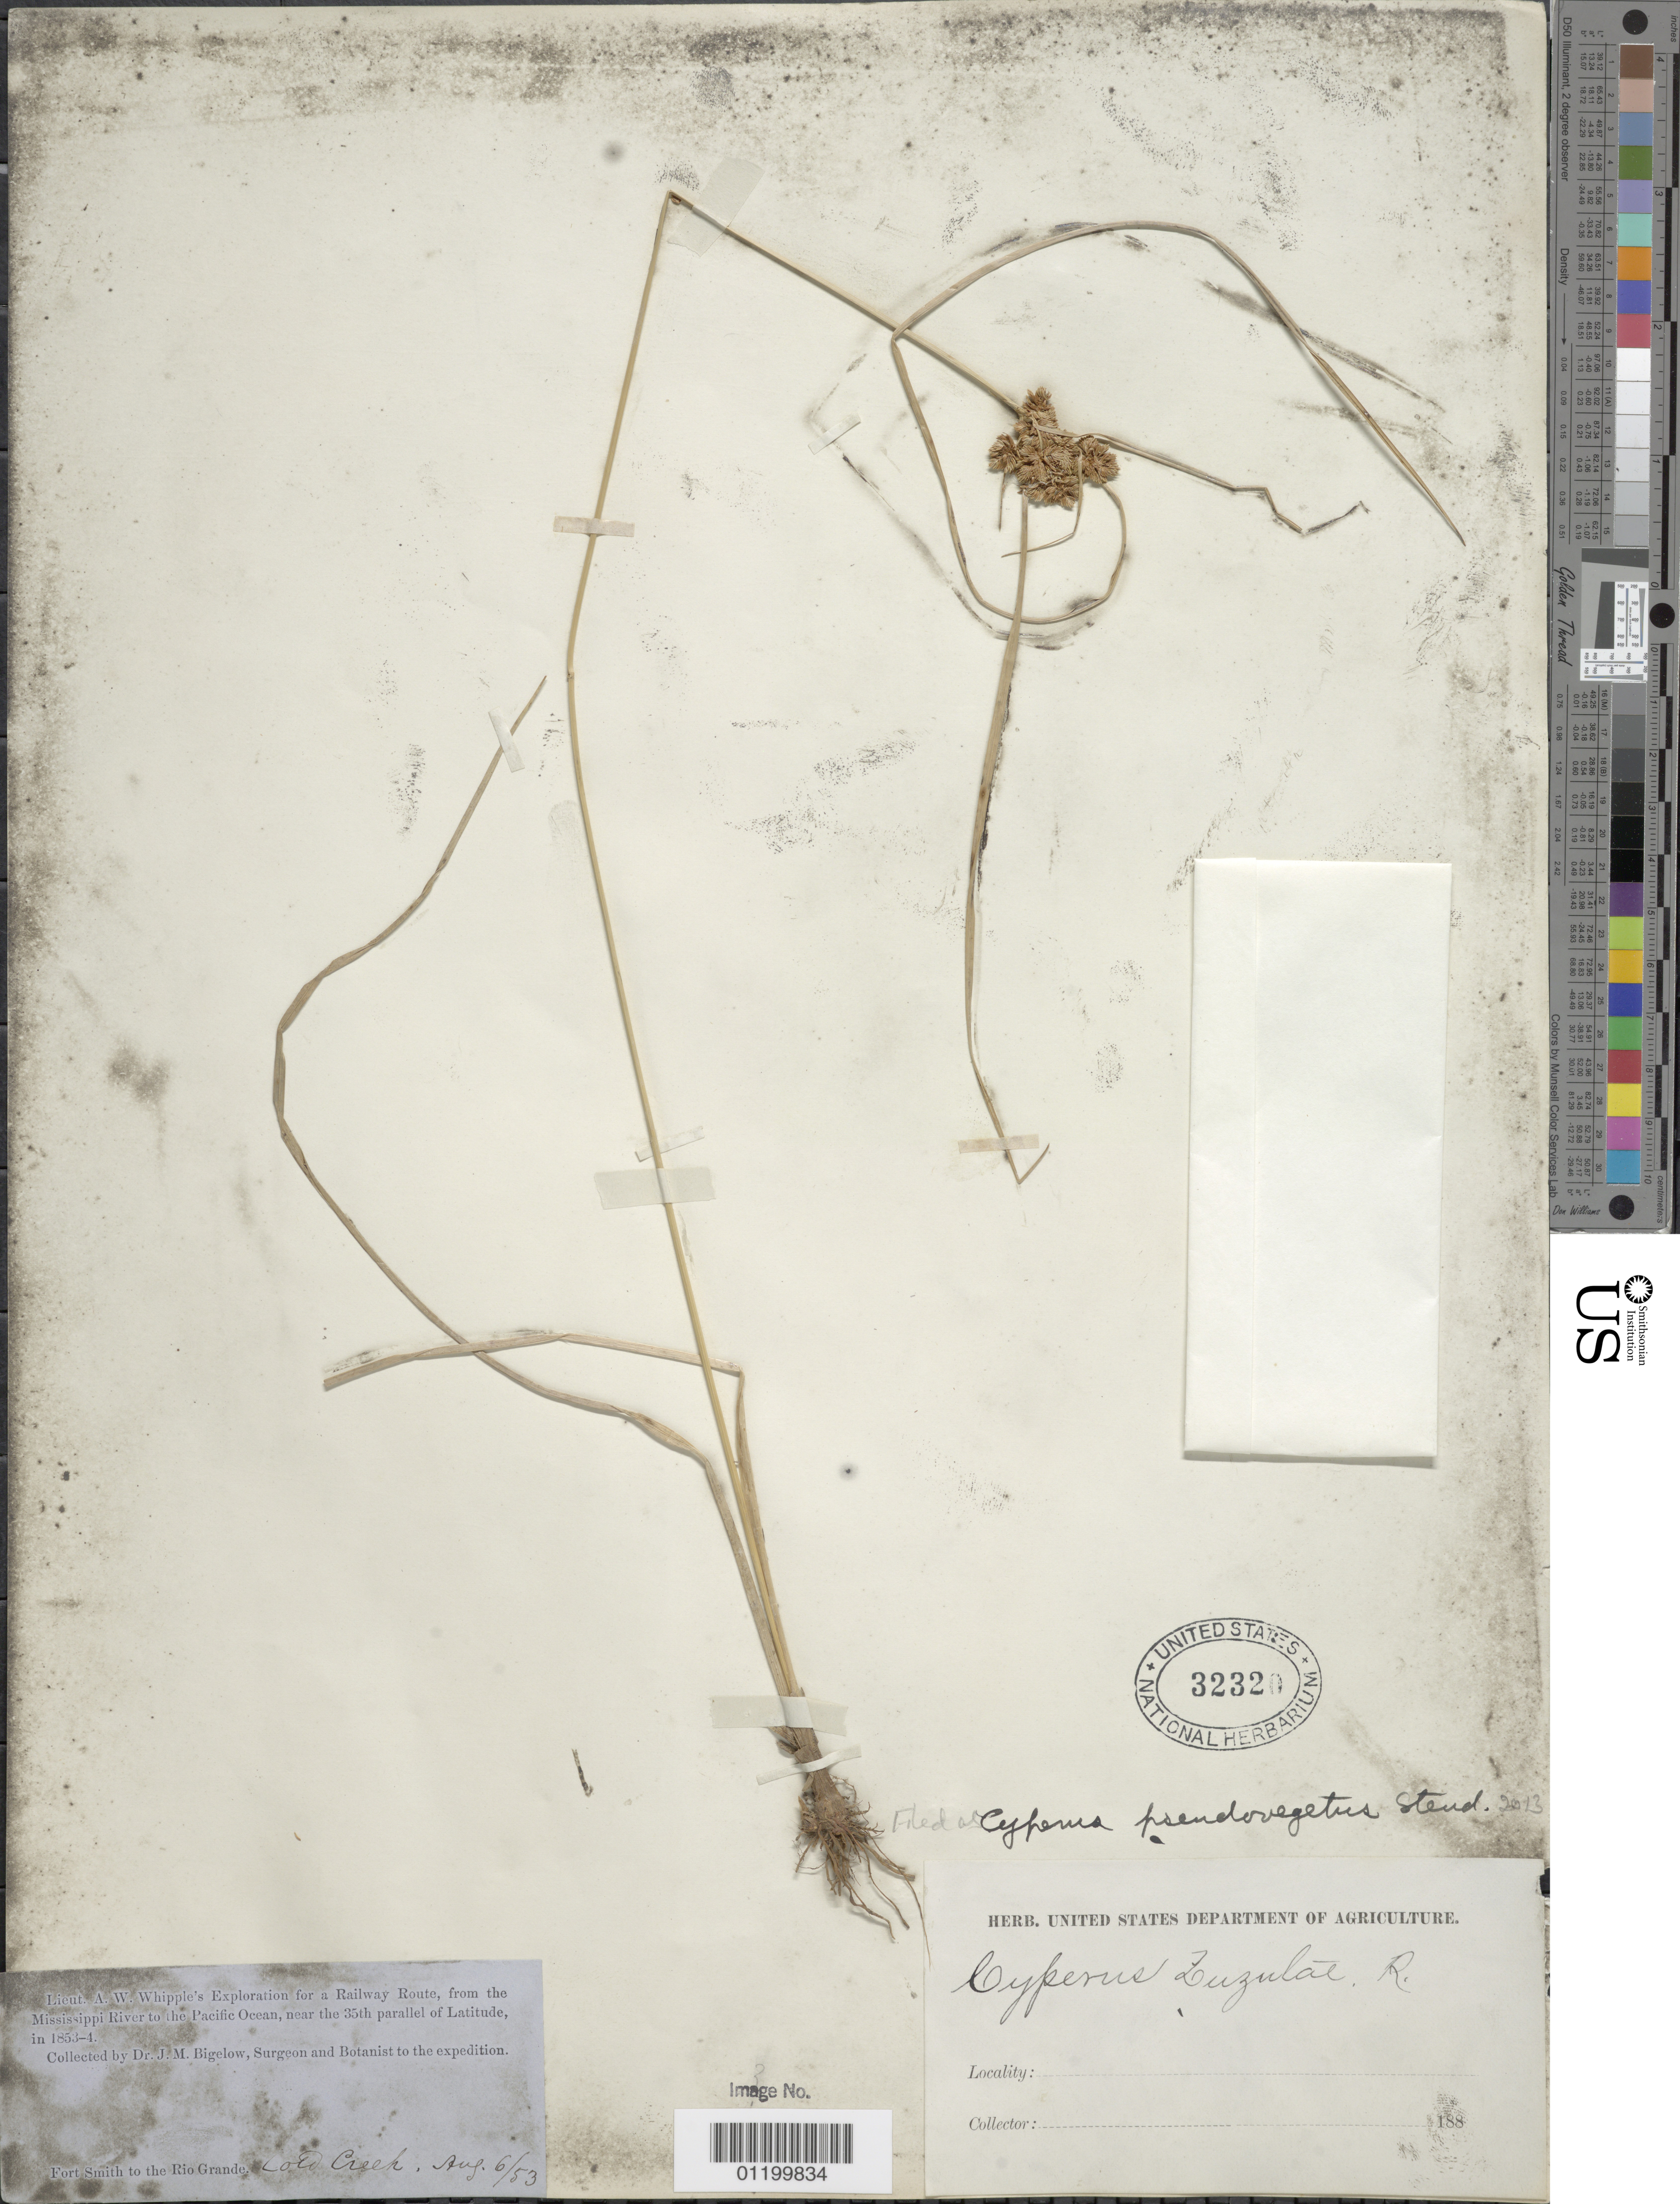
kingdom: Plantae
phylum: Tracheophyta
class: Liliopsida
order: Poales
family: Cyperaceae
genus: Cyperus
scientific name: Cyperus pseudovegetus Steud.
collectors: J. M. Bigelow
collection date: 1853-08-06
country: United States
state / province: Oklahoma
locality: Fort Smith to Rio Grande, Cold Creek.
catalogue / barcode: US 32320